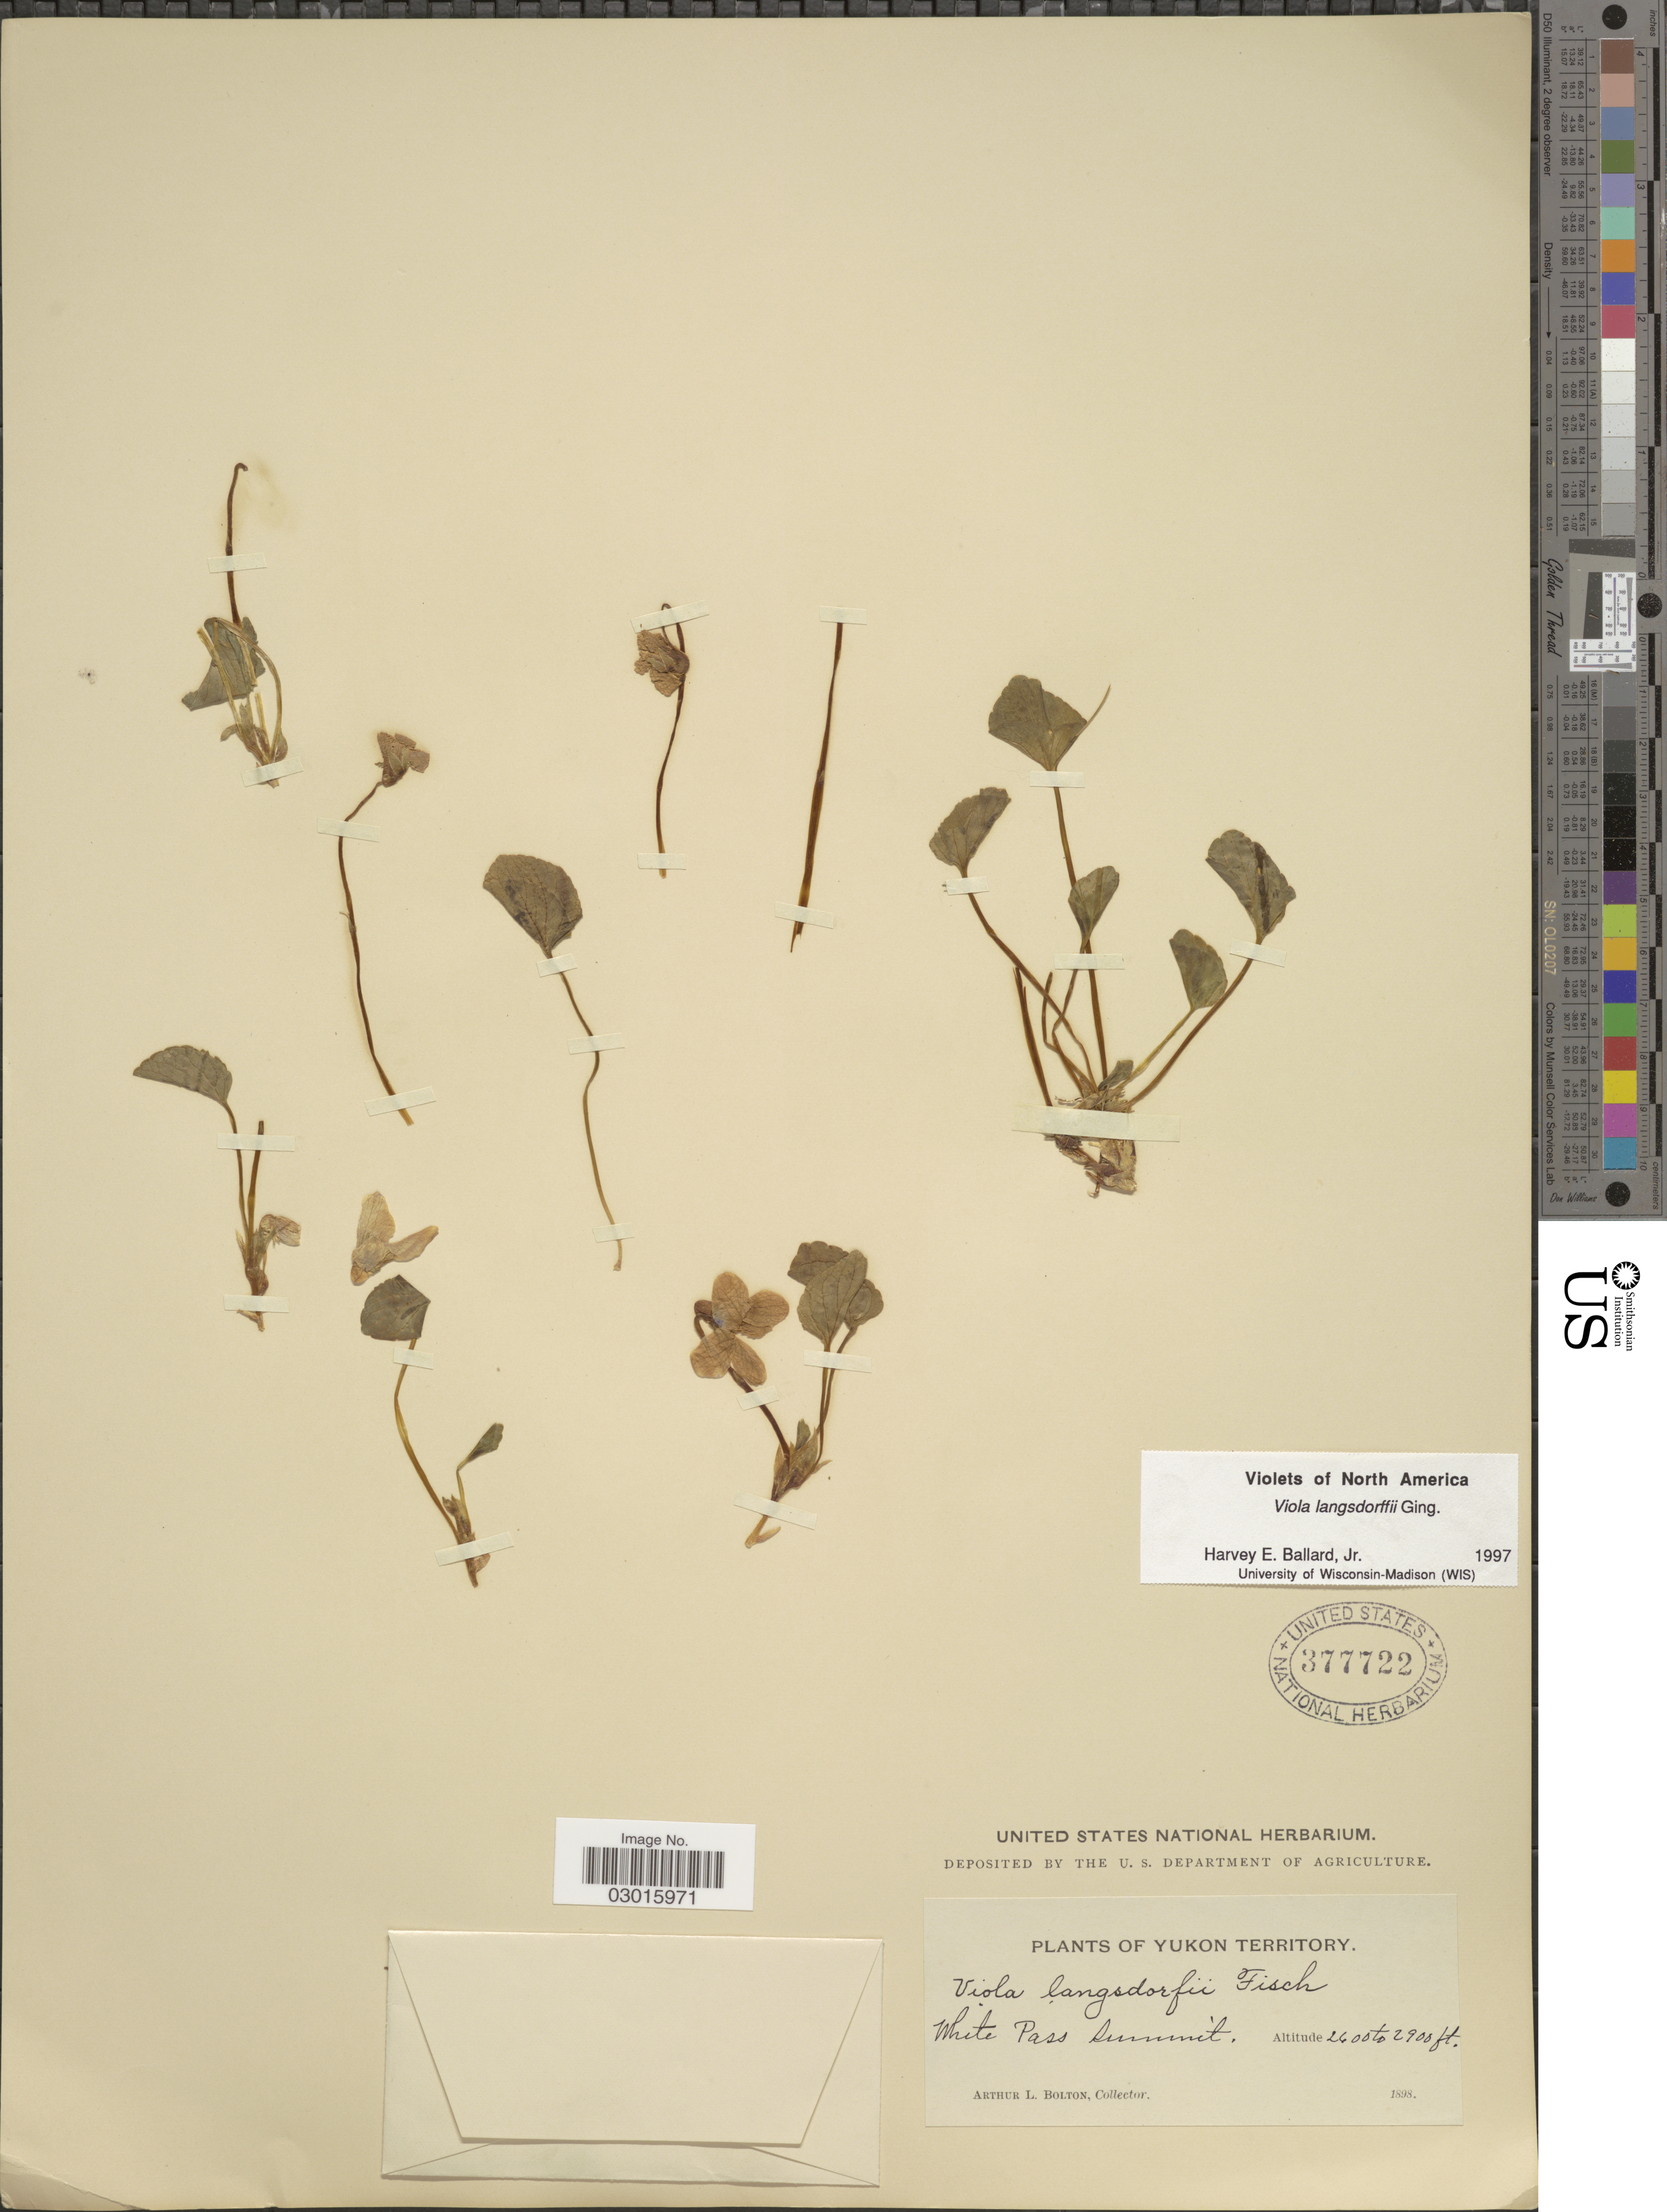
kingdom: Plantae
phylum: Tracheophyta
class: Magnoliopsida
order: Malpighiales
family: Violaceae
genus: Viola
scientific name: Viola langsdorffii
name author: Fisch. ex Ging.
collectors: A. Bolton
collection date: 1898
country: Canada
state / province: Yukon Territory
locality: White Pass summit.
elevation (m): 792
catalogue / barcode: US 377722